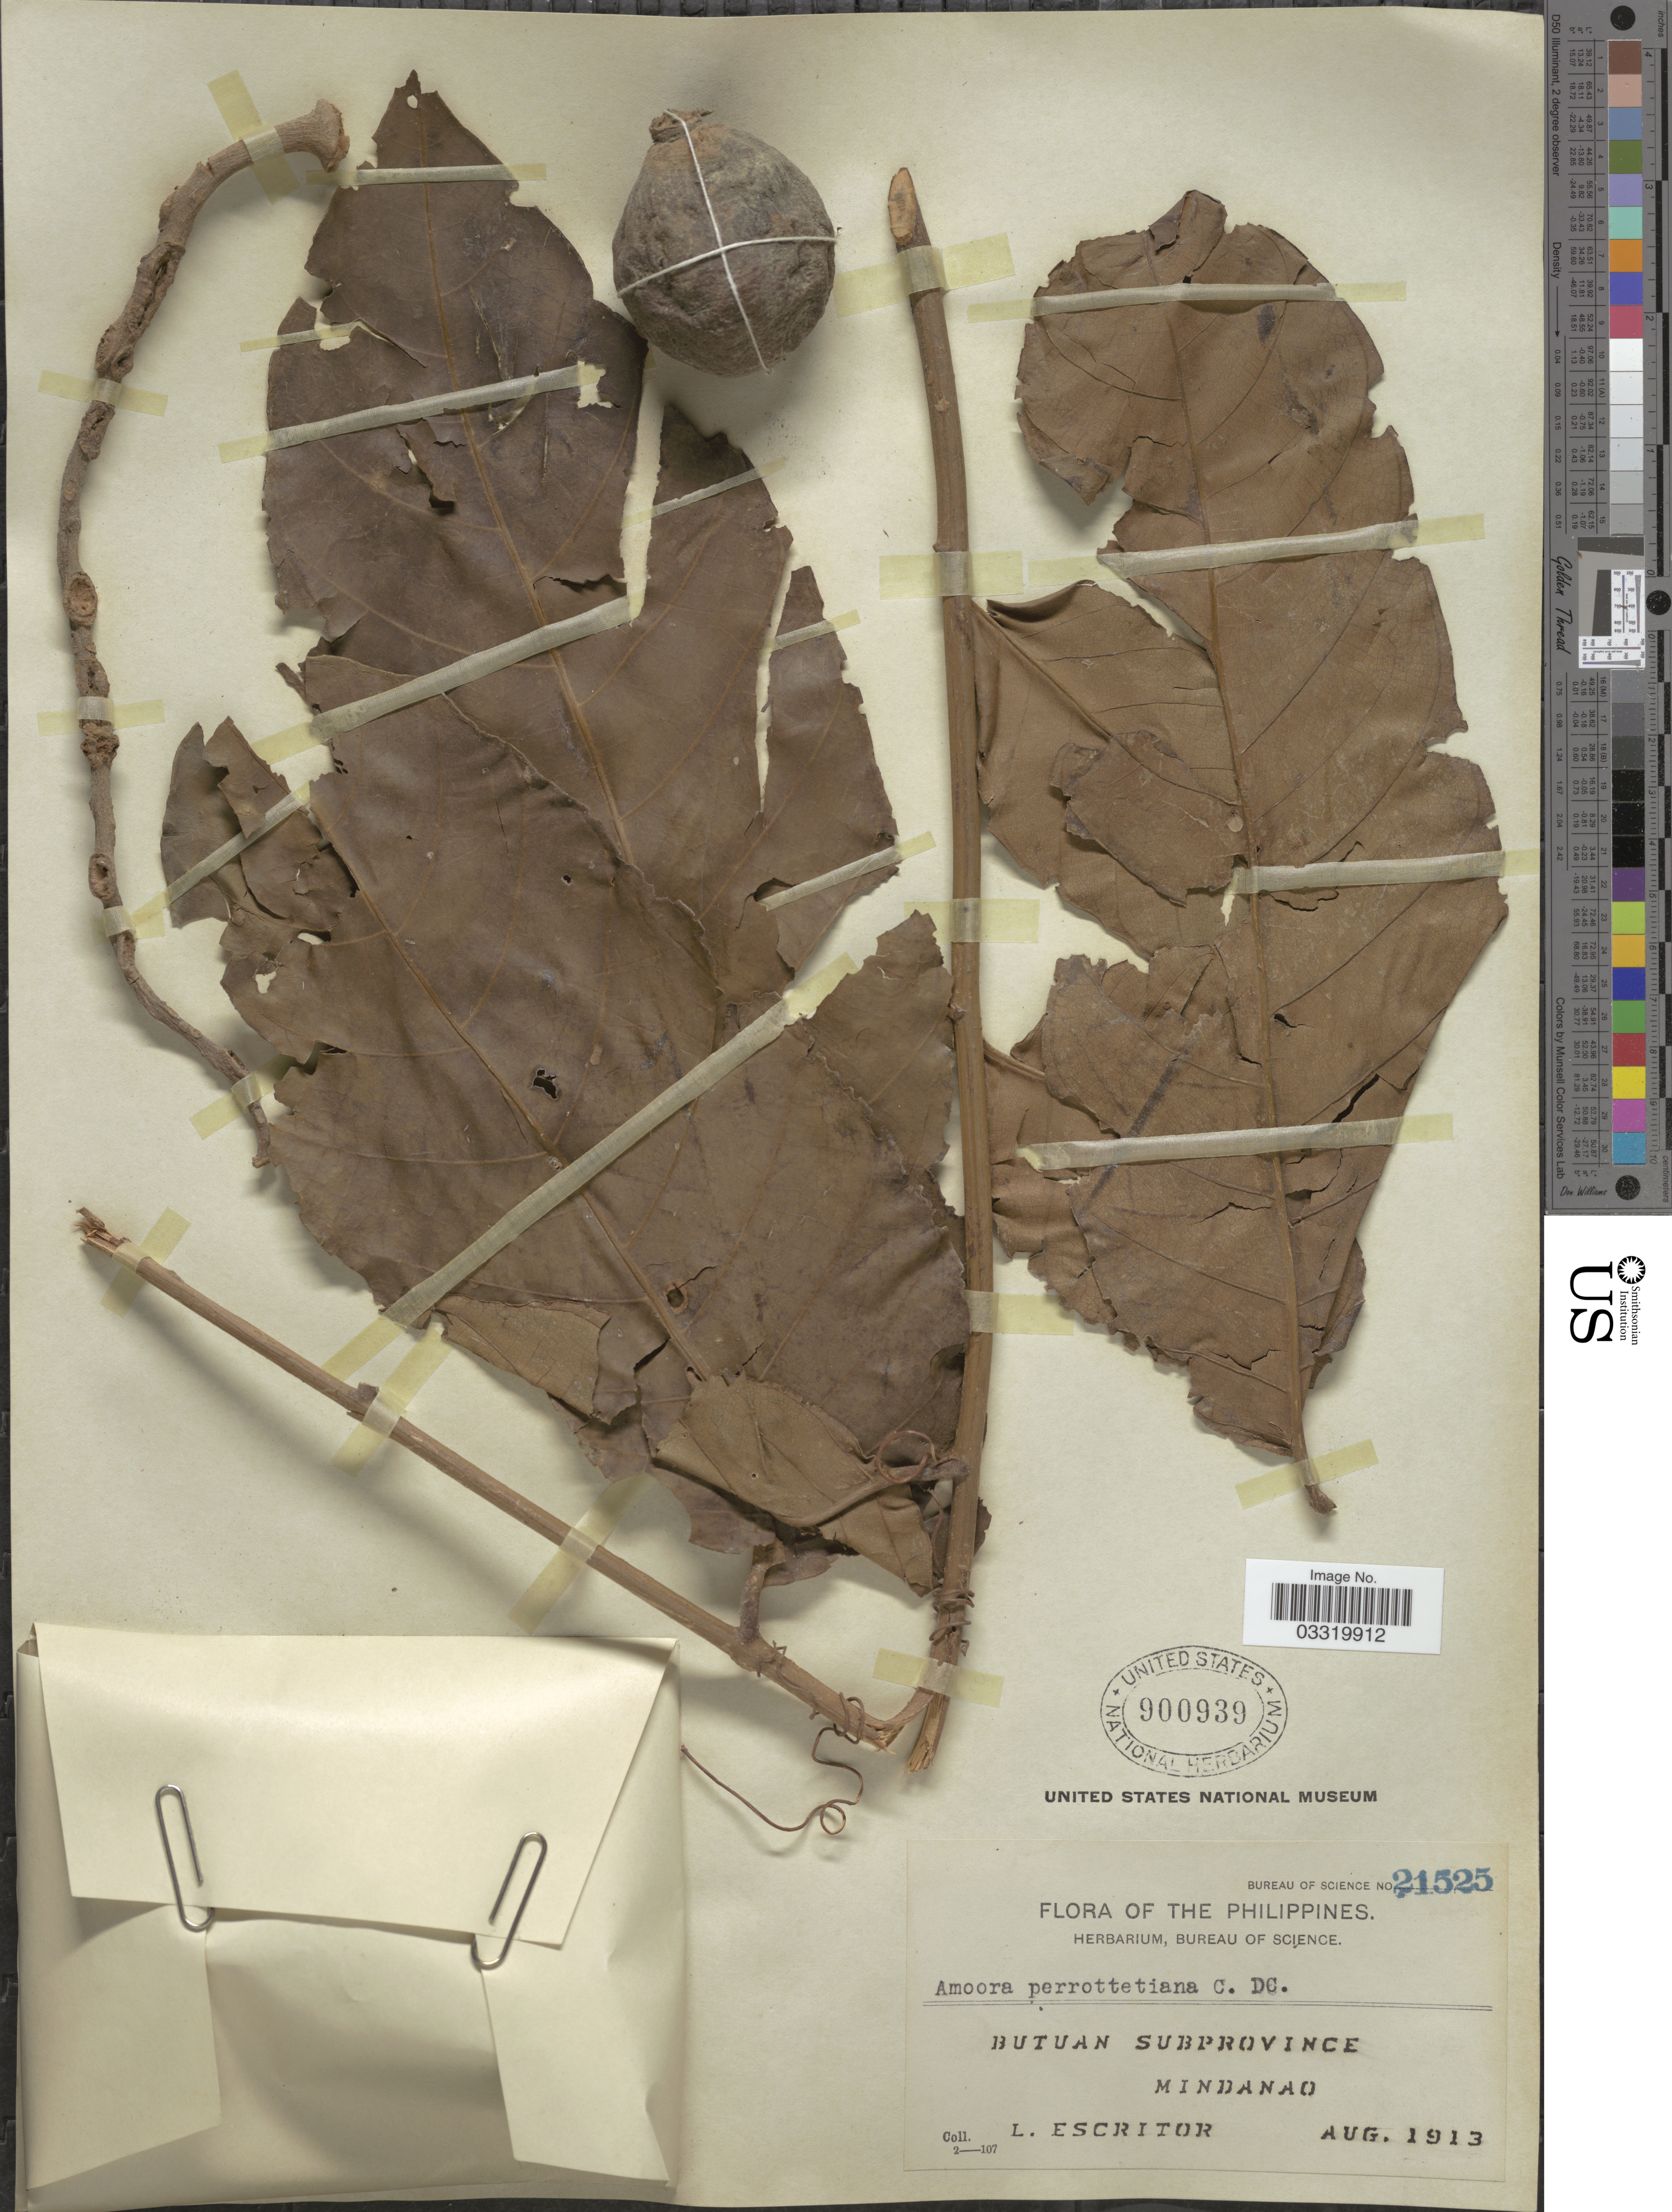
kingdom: Plantae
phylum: Tracheophyta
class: Magnoliopsida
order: Sapindales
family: Meliaceae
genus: Aphanamixis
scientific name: Aphanamixis polystachya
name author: (Wall.) R. Parker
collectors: L. Escritor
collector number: Bureau of Science 21525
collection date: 1913-08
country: Philippines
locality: Butuan Subprovince, Mindanao.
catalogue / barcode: US 900939